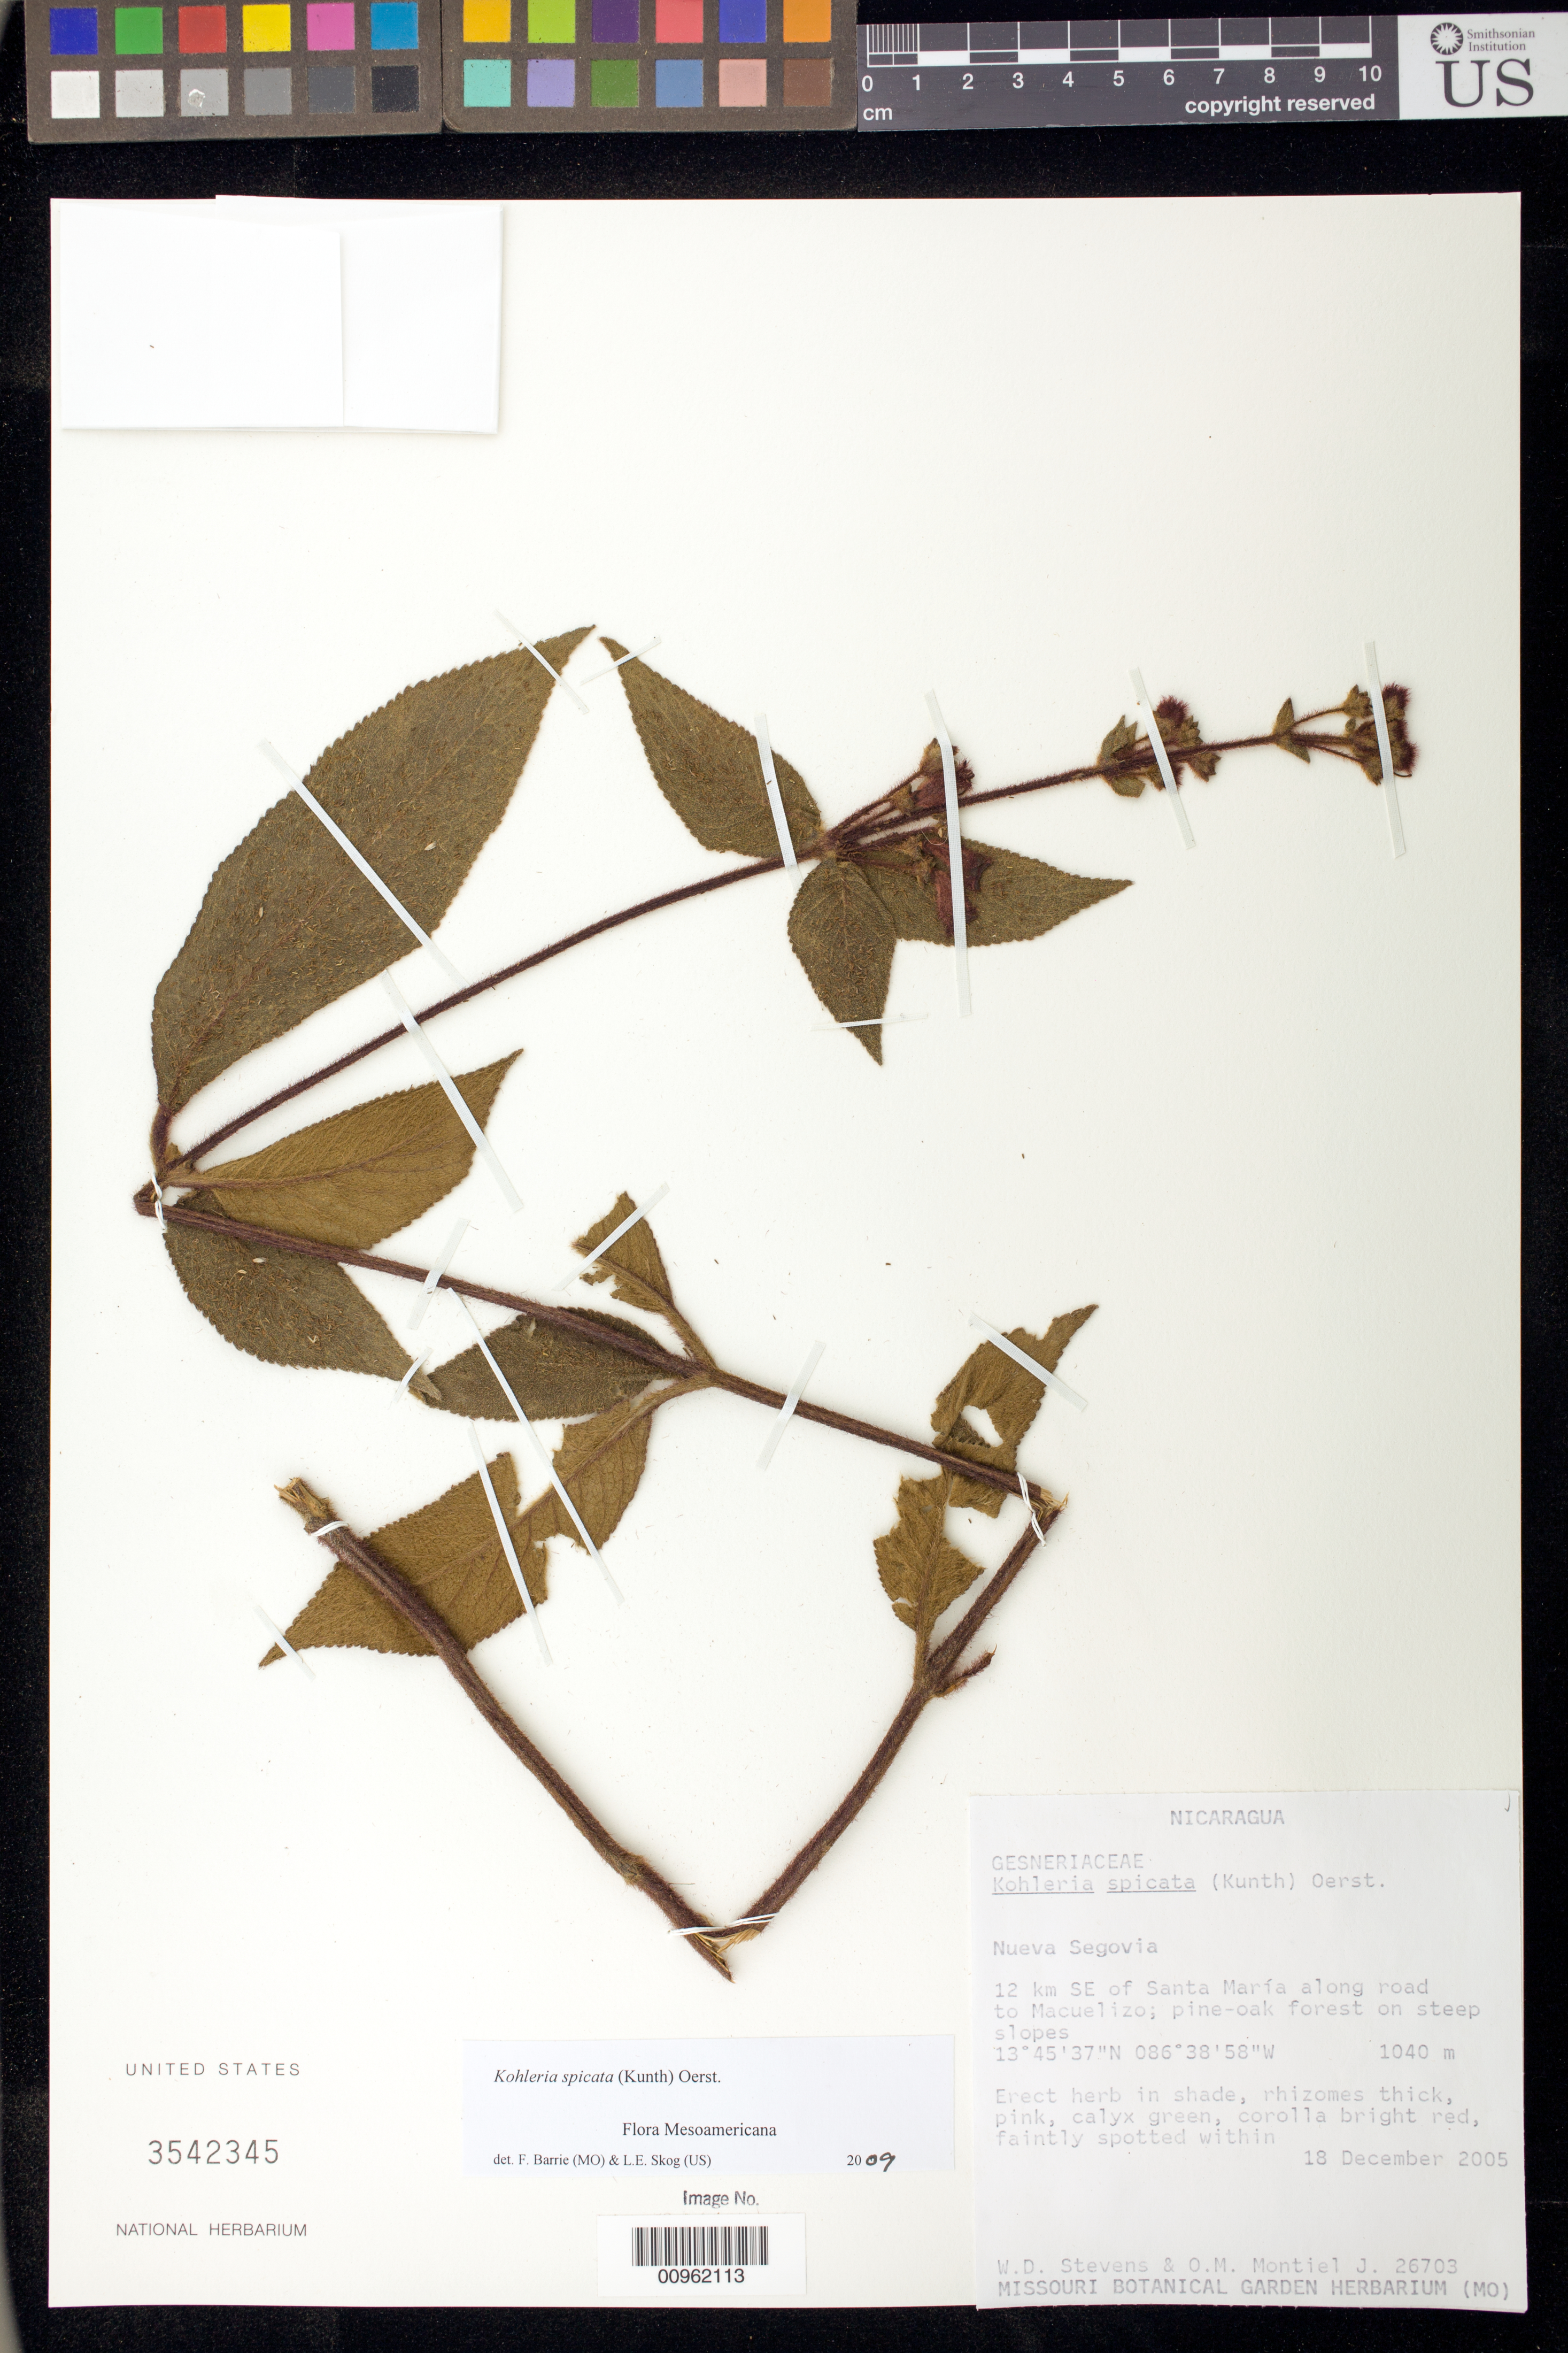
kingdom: Plantae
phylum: Tracheophyta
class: Magnoliopsida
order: Lamiales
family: Gesneriaceae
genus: Kohleria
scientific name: Kohleria spicata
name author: (Kunth) Oerst.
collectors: W. D. Stevens & O. Montiel J.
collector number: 26703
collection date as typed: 18 Dec 2005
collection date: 2005-12-18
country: Nicaragua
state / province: Nueva Segovia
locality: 12 km SE of Santa María along road to macuelizo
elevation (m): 1040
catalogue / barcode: US 3542345